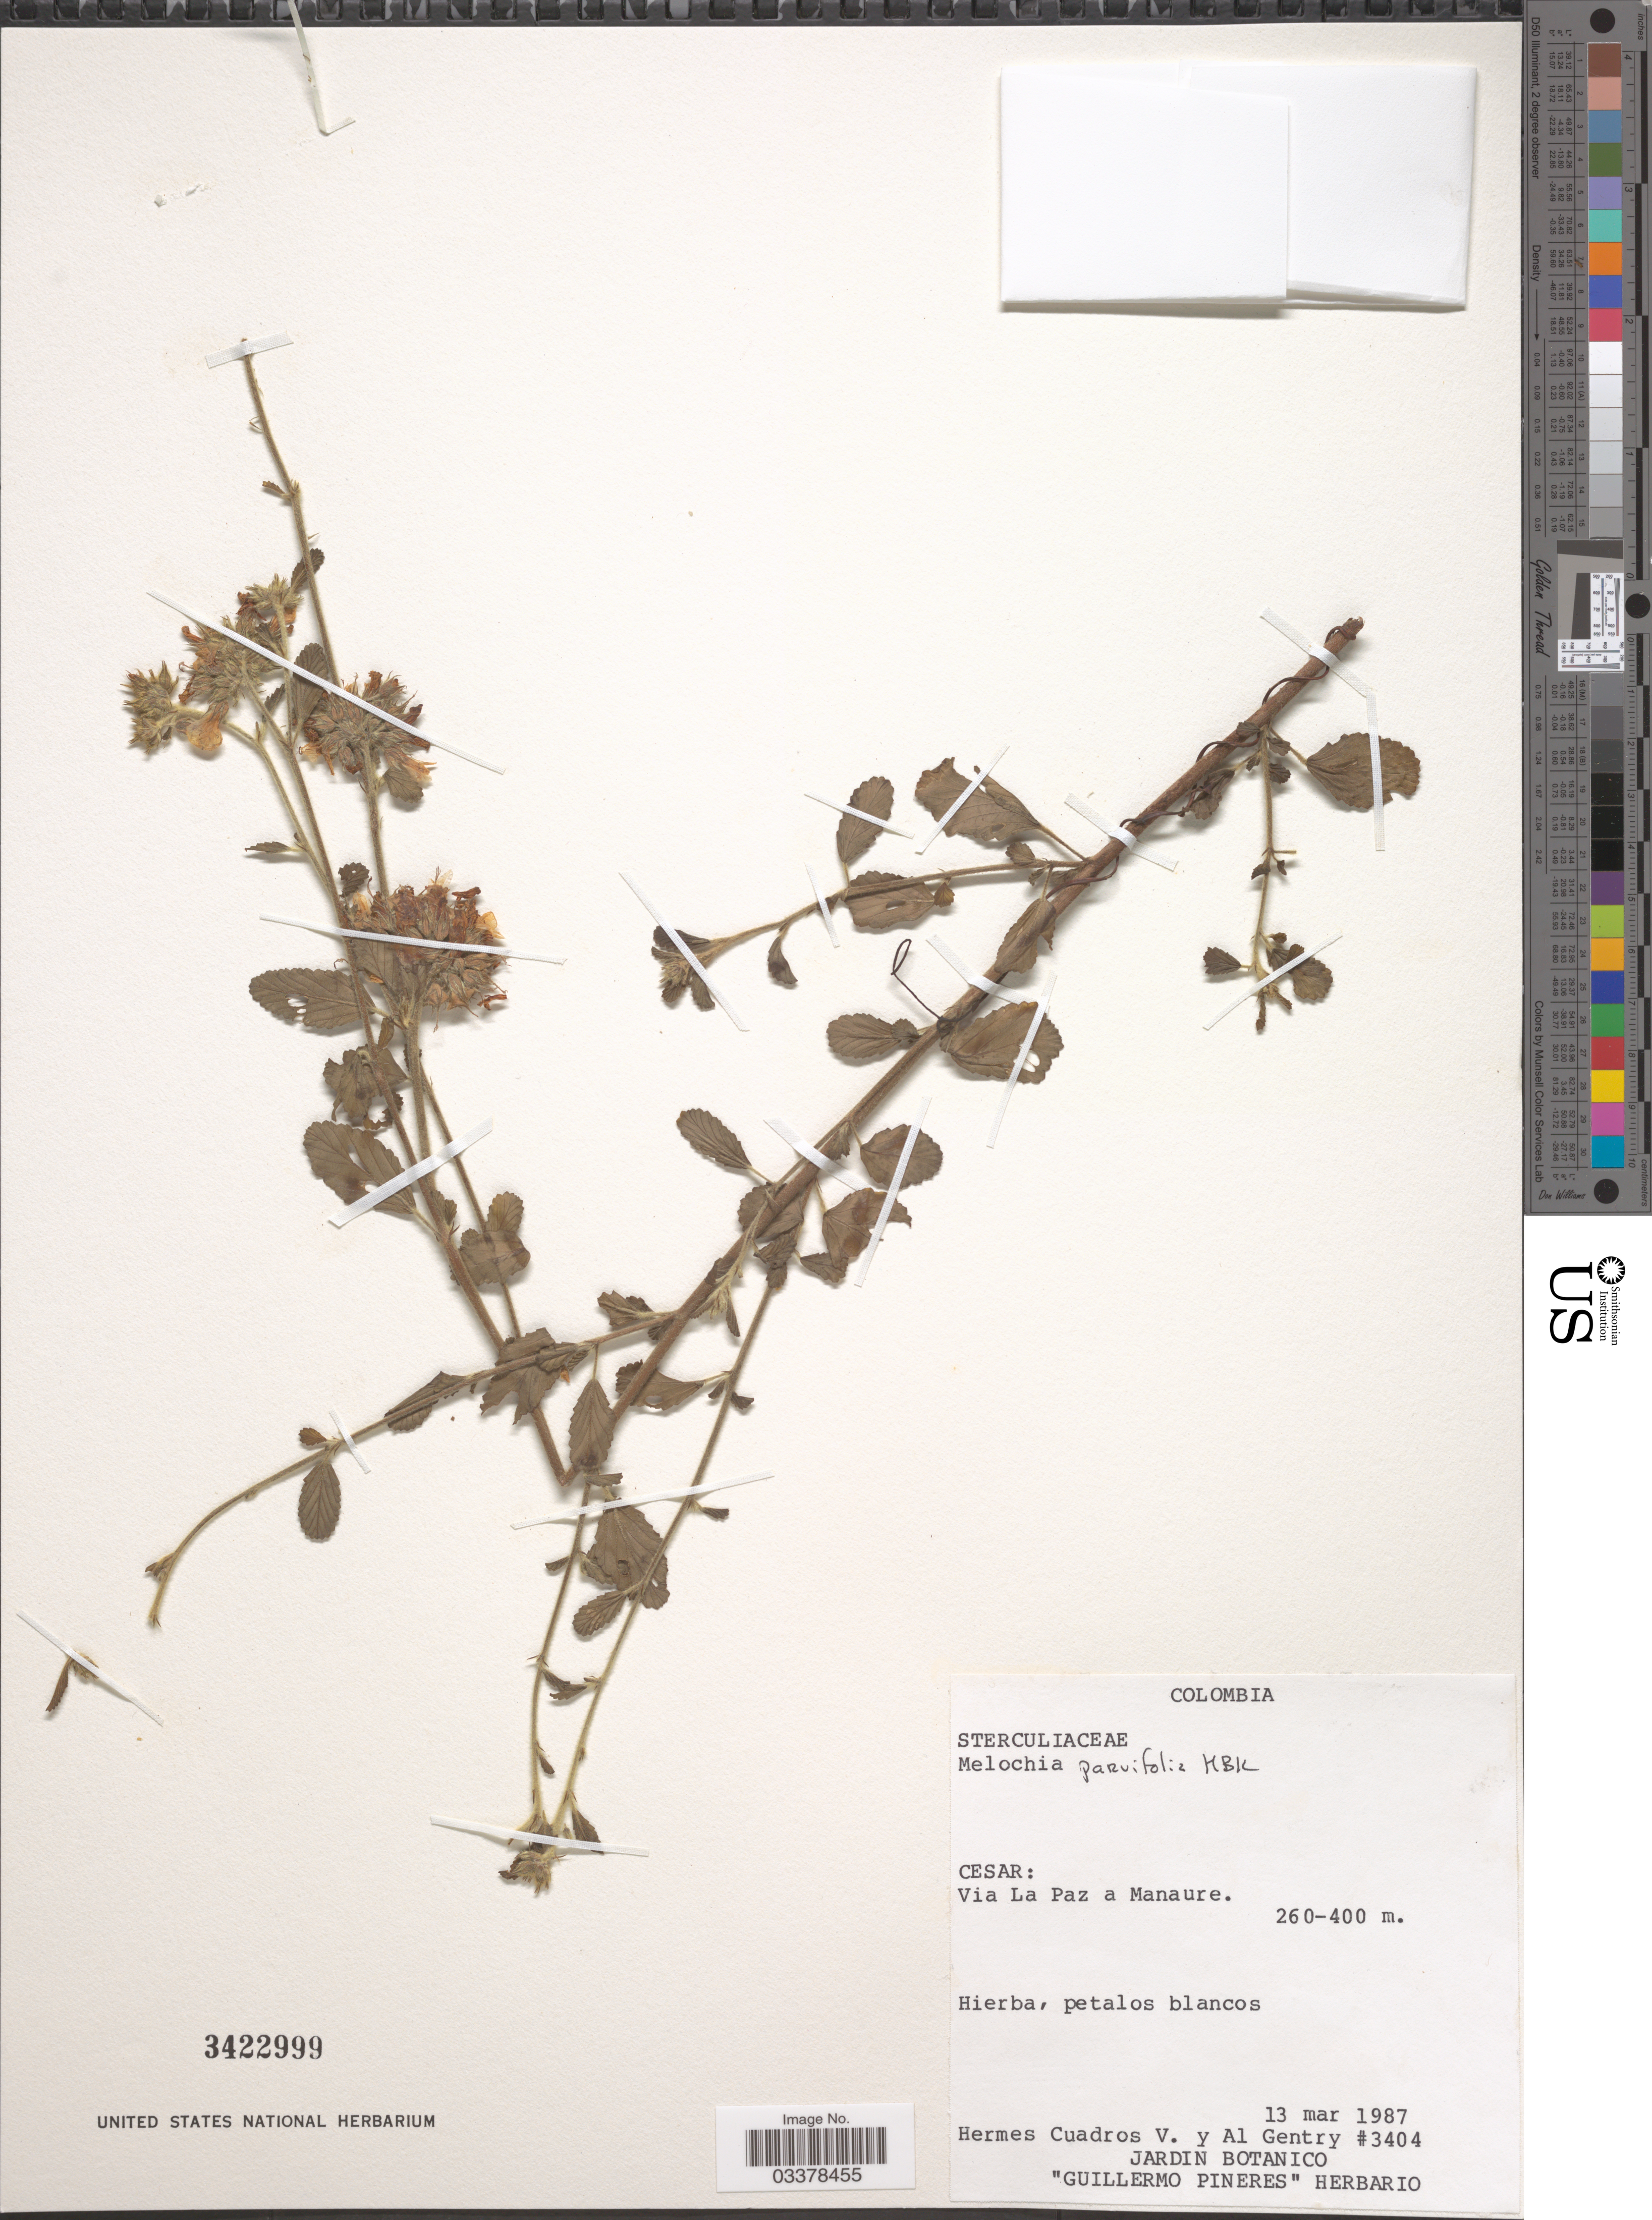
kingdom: Plantae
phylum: Tracheophyta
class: Magnoliopsida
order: Malvales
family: Malvaceae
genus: Melochia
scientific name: Melochia parvifolia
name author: Kunth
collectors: H. Cuadros & A. H. Gentry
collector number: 3404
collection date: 1987-03-13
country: Colombia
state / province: Cesar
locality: Via La Paz a Manaure.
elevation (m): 260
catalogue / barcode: US 3422999